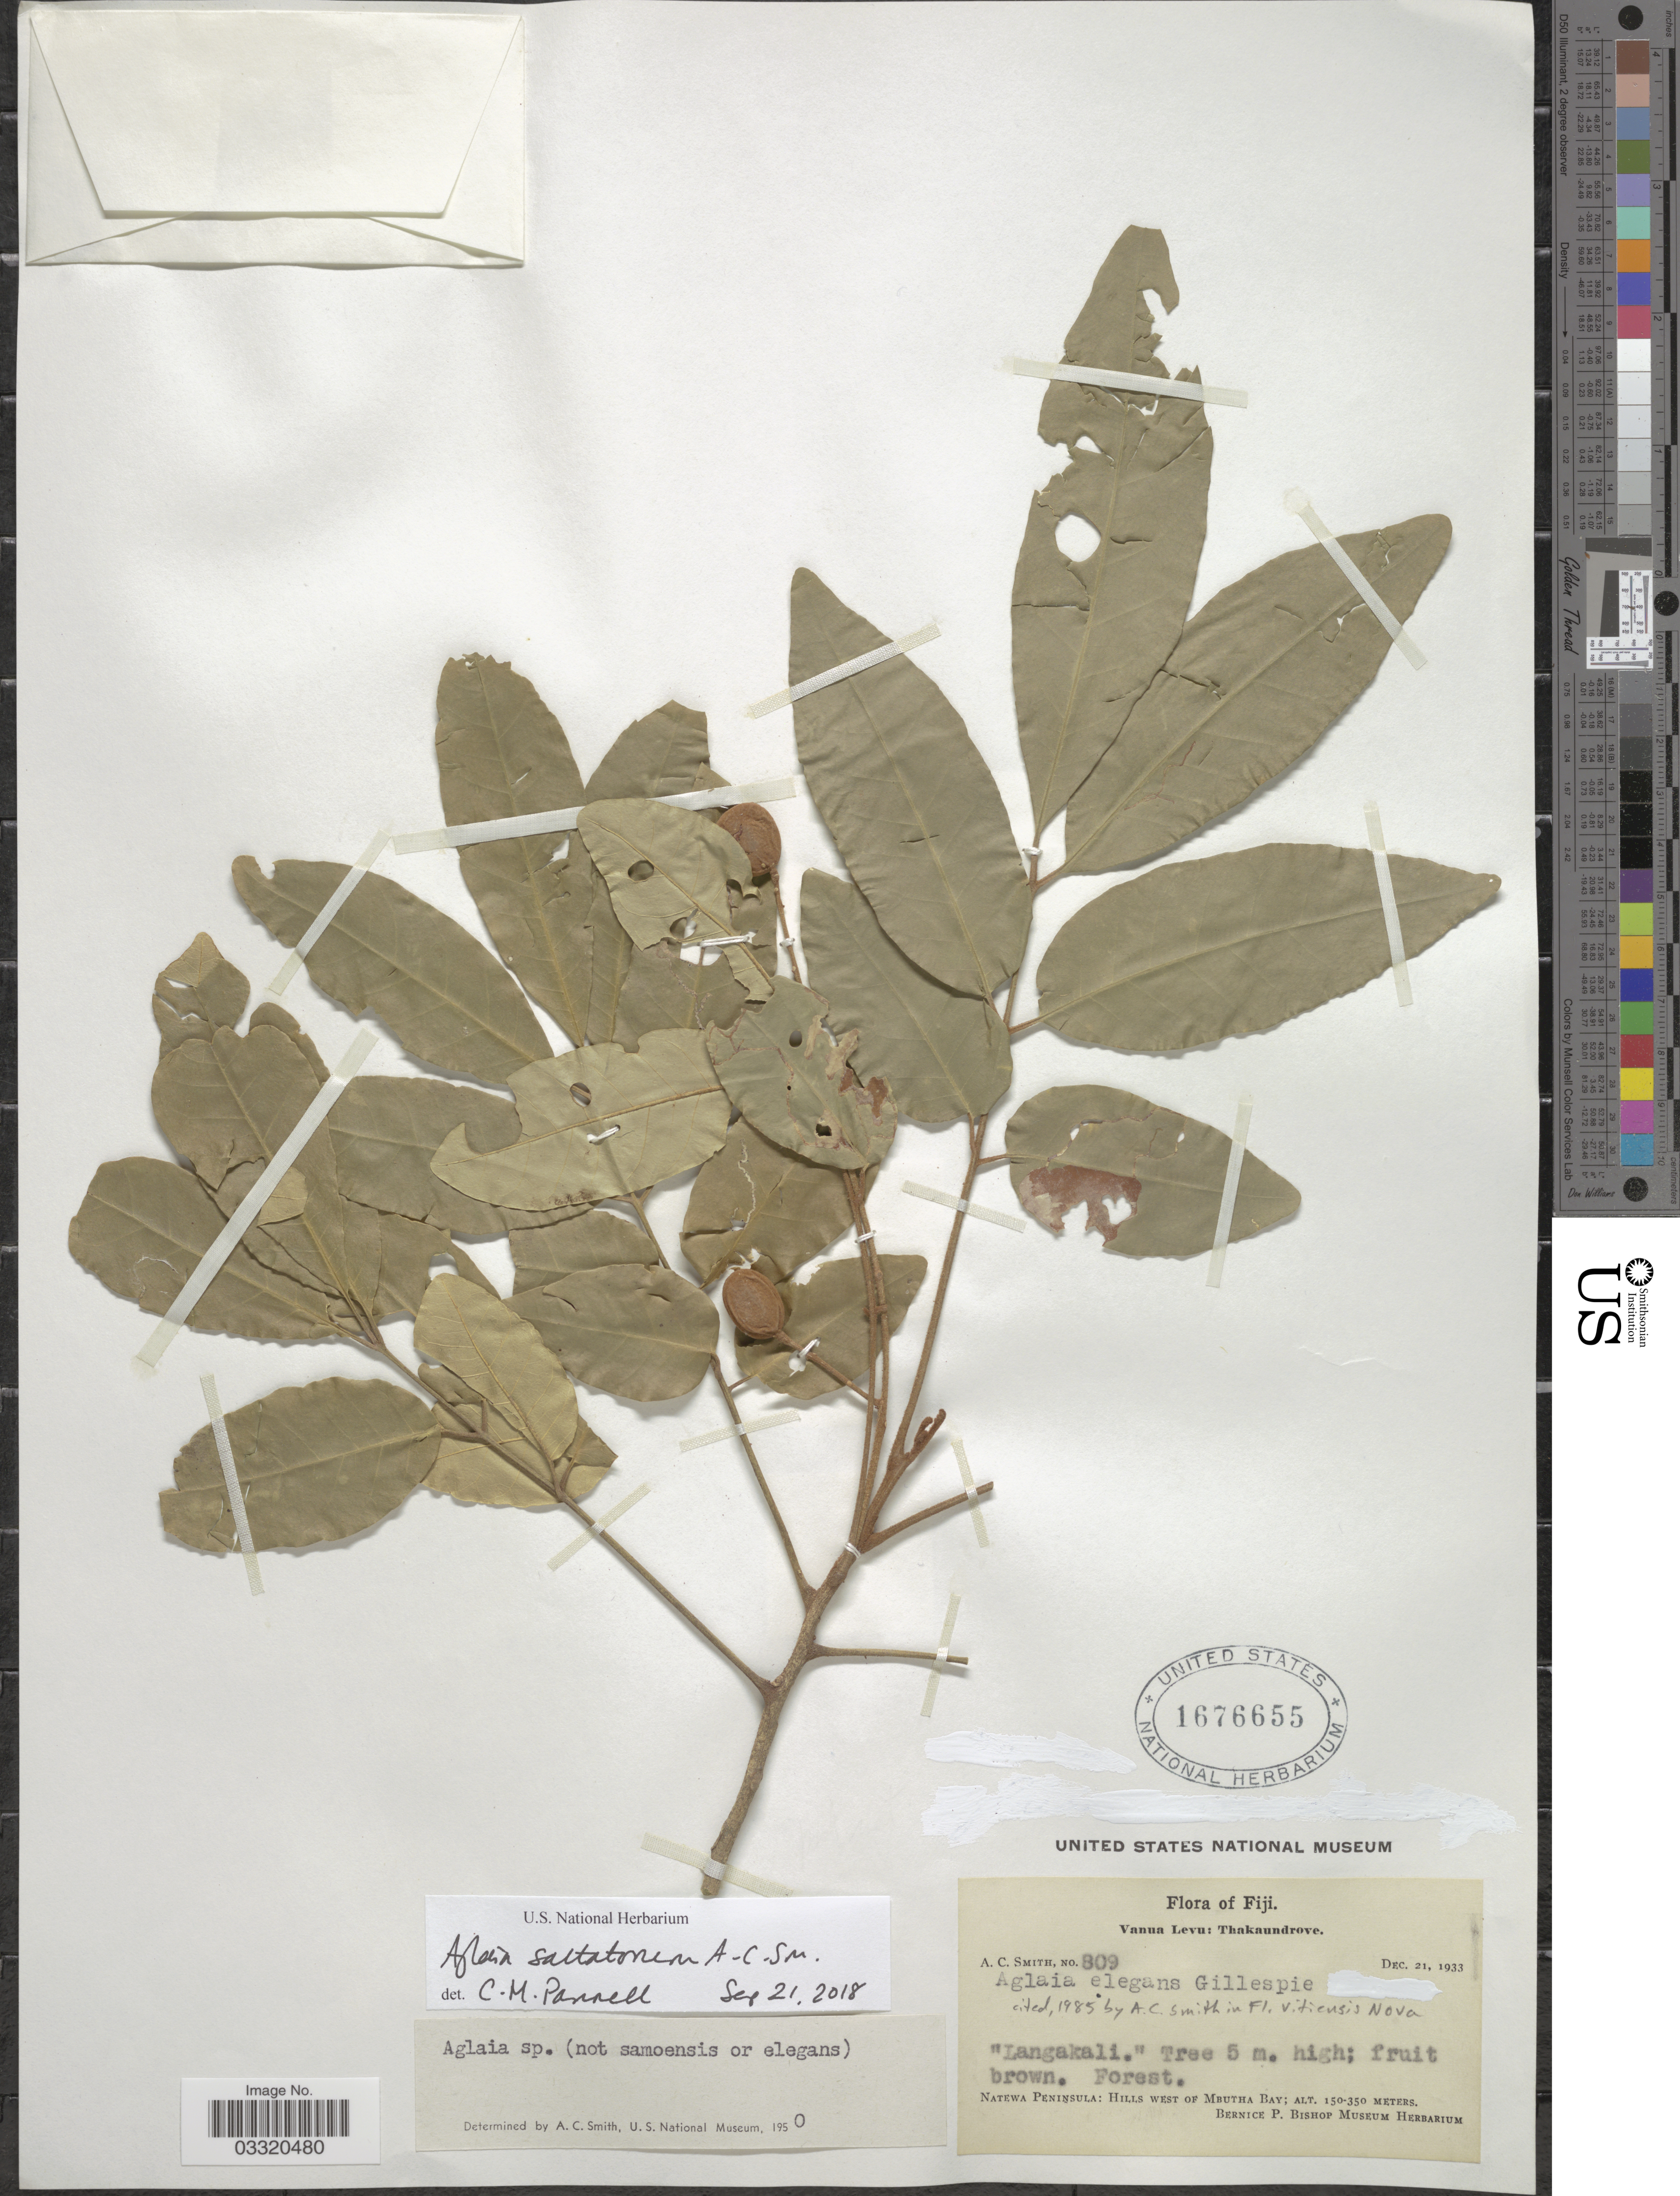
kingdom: Plantae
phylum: Tracheophyta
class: Magnoliopsida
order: Sapindales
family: Meliaceae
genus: Aglaia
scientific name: Aglaia saltatorum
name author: A.C. Sm.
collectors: A. C. Smith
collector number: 809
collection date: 1933-12-21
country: Fiji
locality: Vanua Levu: Thakaundrove. Natewa Peninsula: Hills west of Mbutha Bay.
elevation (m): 150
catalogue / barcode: US 1676655